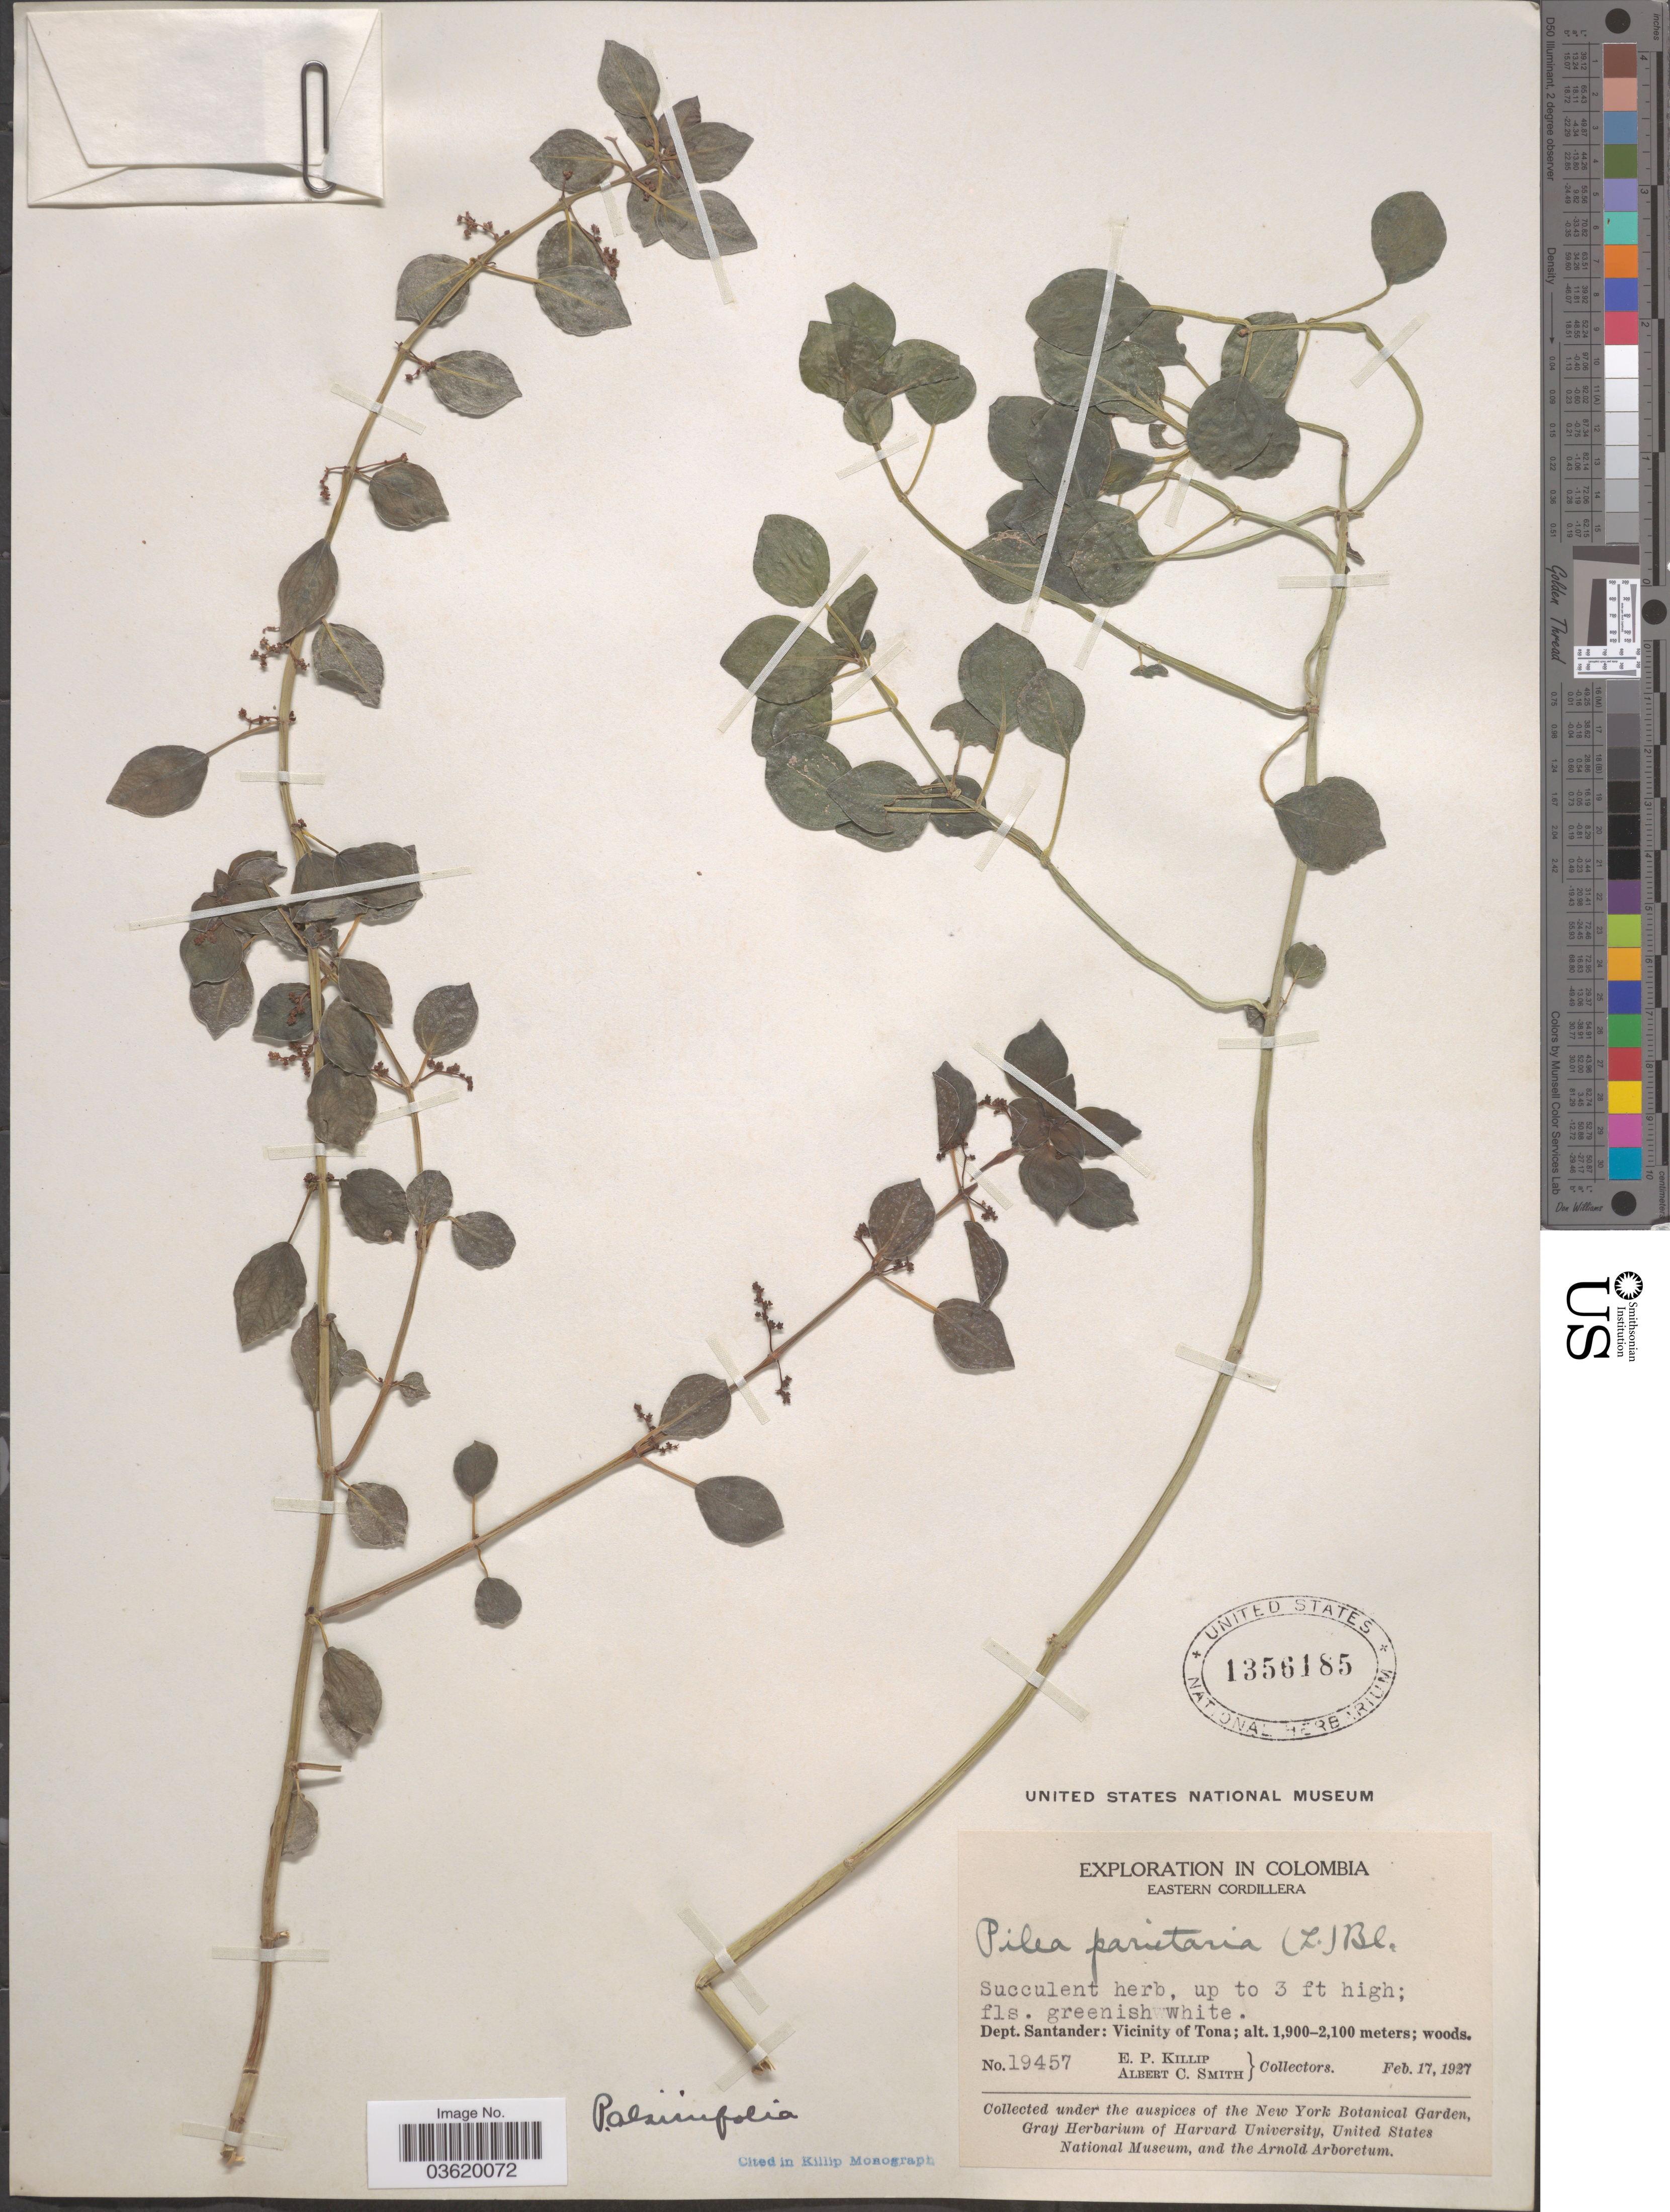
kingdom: Plantae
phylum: Tracheophyta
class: Magnoliopsida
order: Rosales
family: Urticaceae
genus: Pilea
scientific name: Pilea alsinifolia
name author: Wedd.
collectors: E. P. Killip & A. C. Smith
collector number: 19457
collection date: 1927-02-17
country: Colombia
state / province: Santander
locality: Eastern Cordillera. Dept. Santander: Vicinity of Tona.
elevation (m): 1900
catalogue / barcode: US 1356185